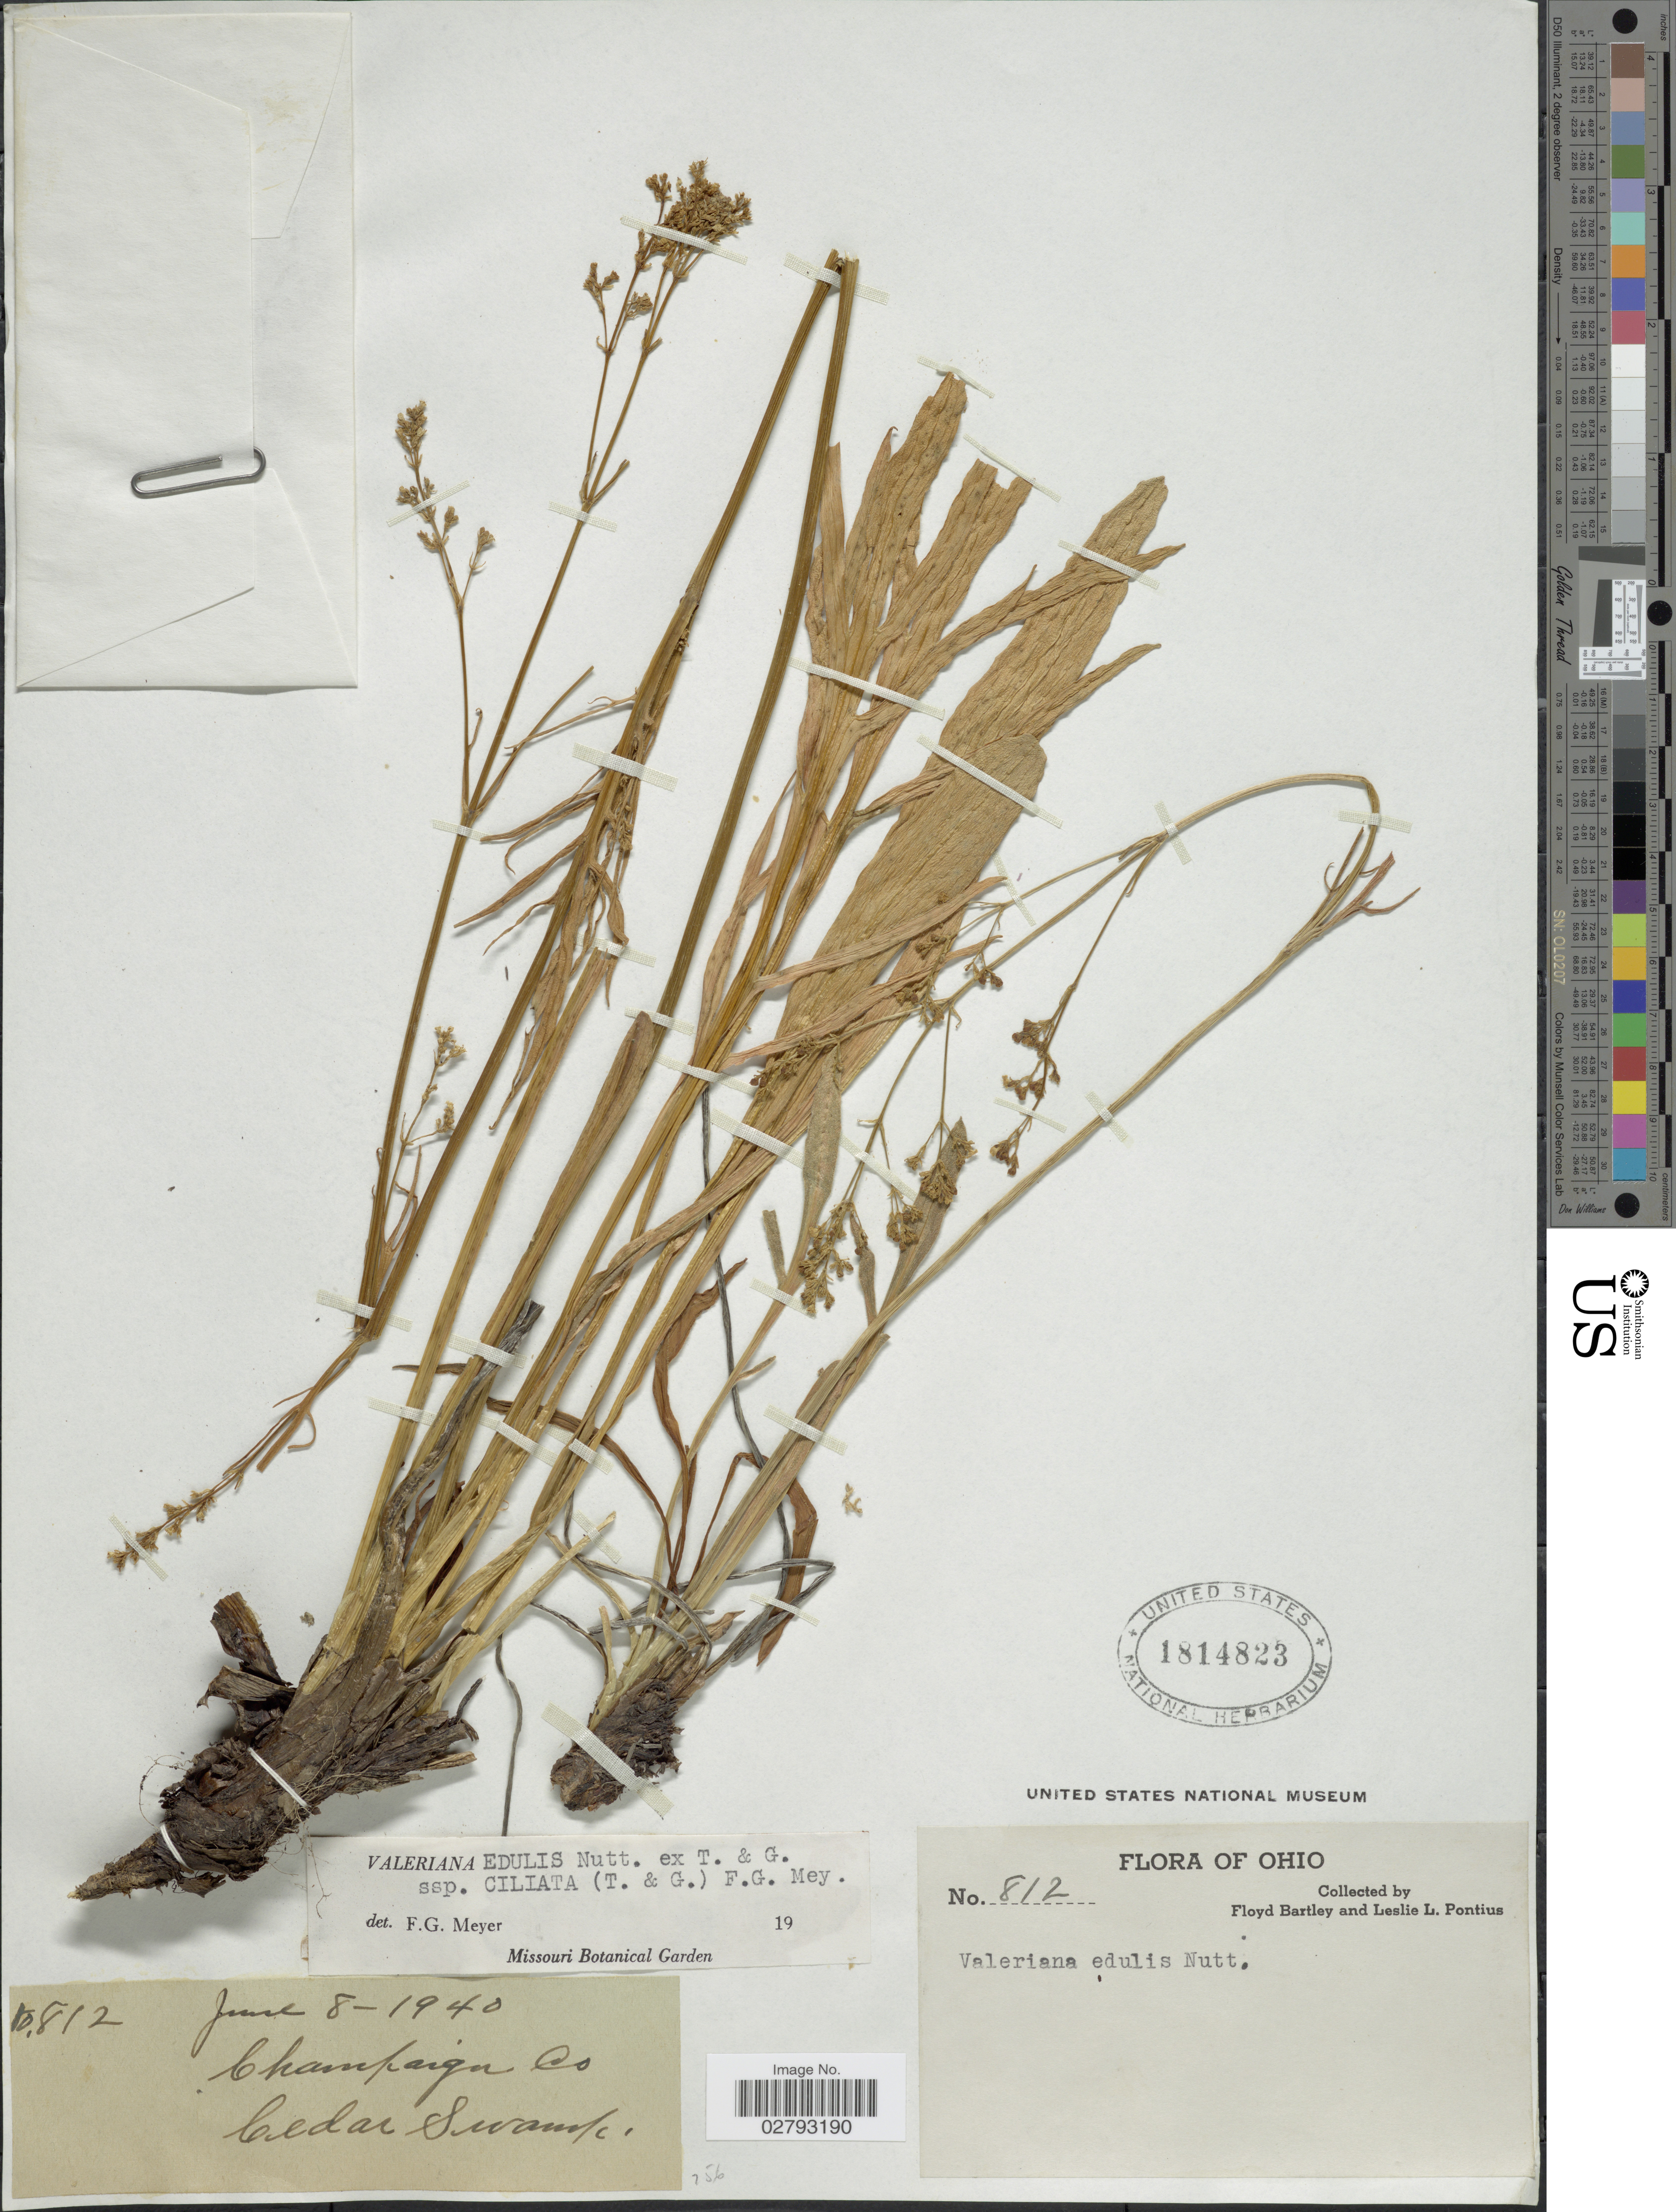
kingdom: Plantae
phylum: Tracheophyta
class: Magnoliopsida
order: Dipsacales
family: Caprifoliaceae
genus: Valeriana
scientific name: Valeriana edulis var. ciliata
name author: (F.G. Mey.) Cronquist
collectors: F. Bartley & L. Pontius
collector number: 812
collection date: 1940-06-08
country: United States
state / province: Ohio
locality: Champaign Co., Cedar Swamp.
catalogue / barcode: US 1814823